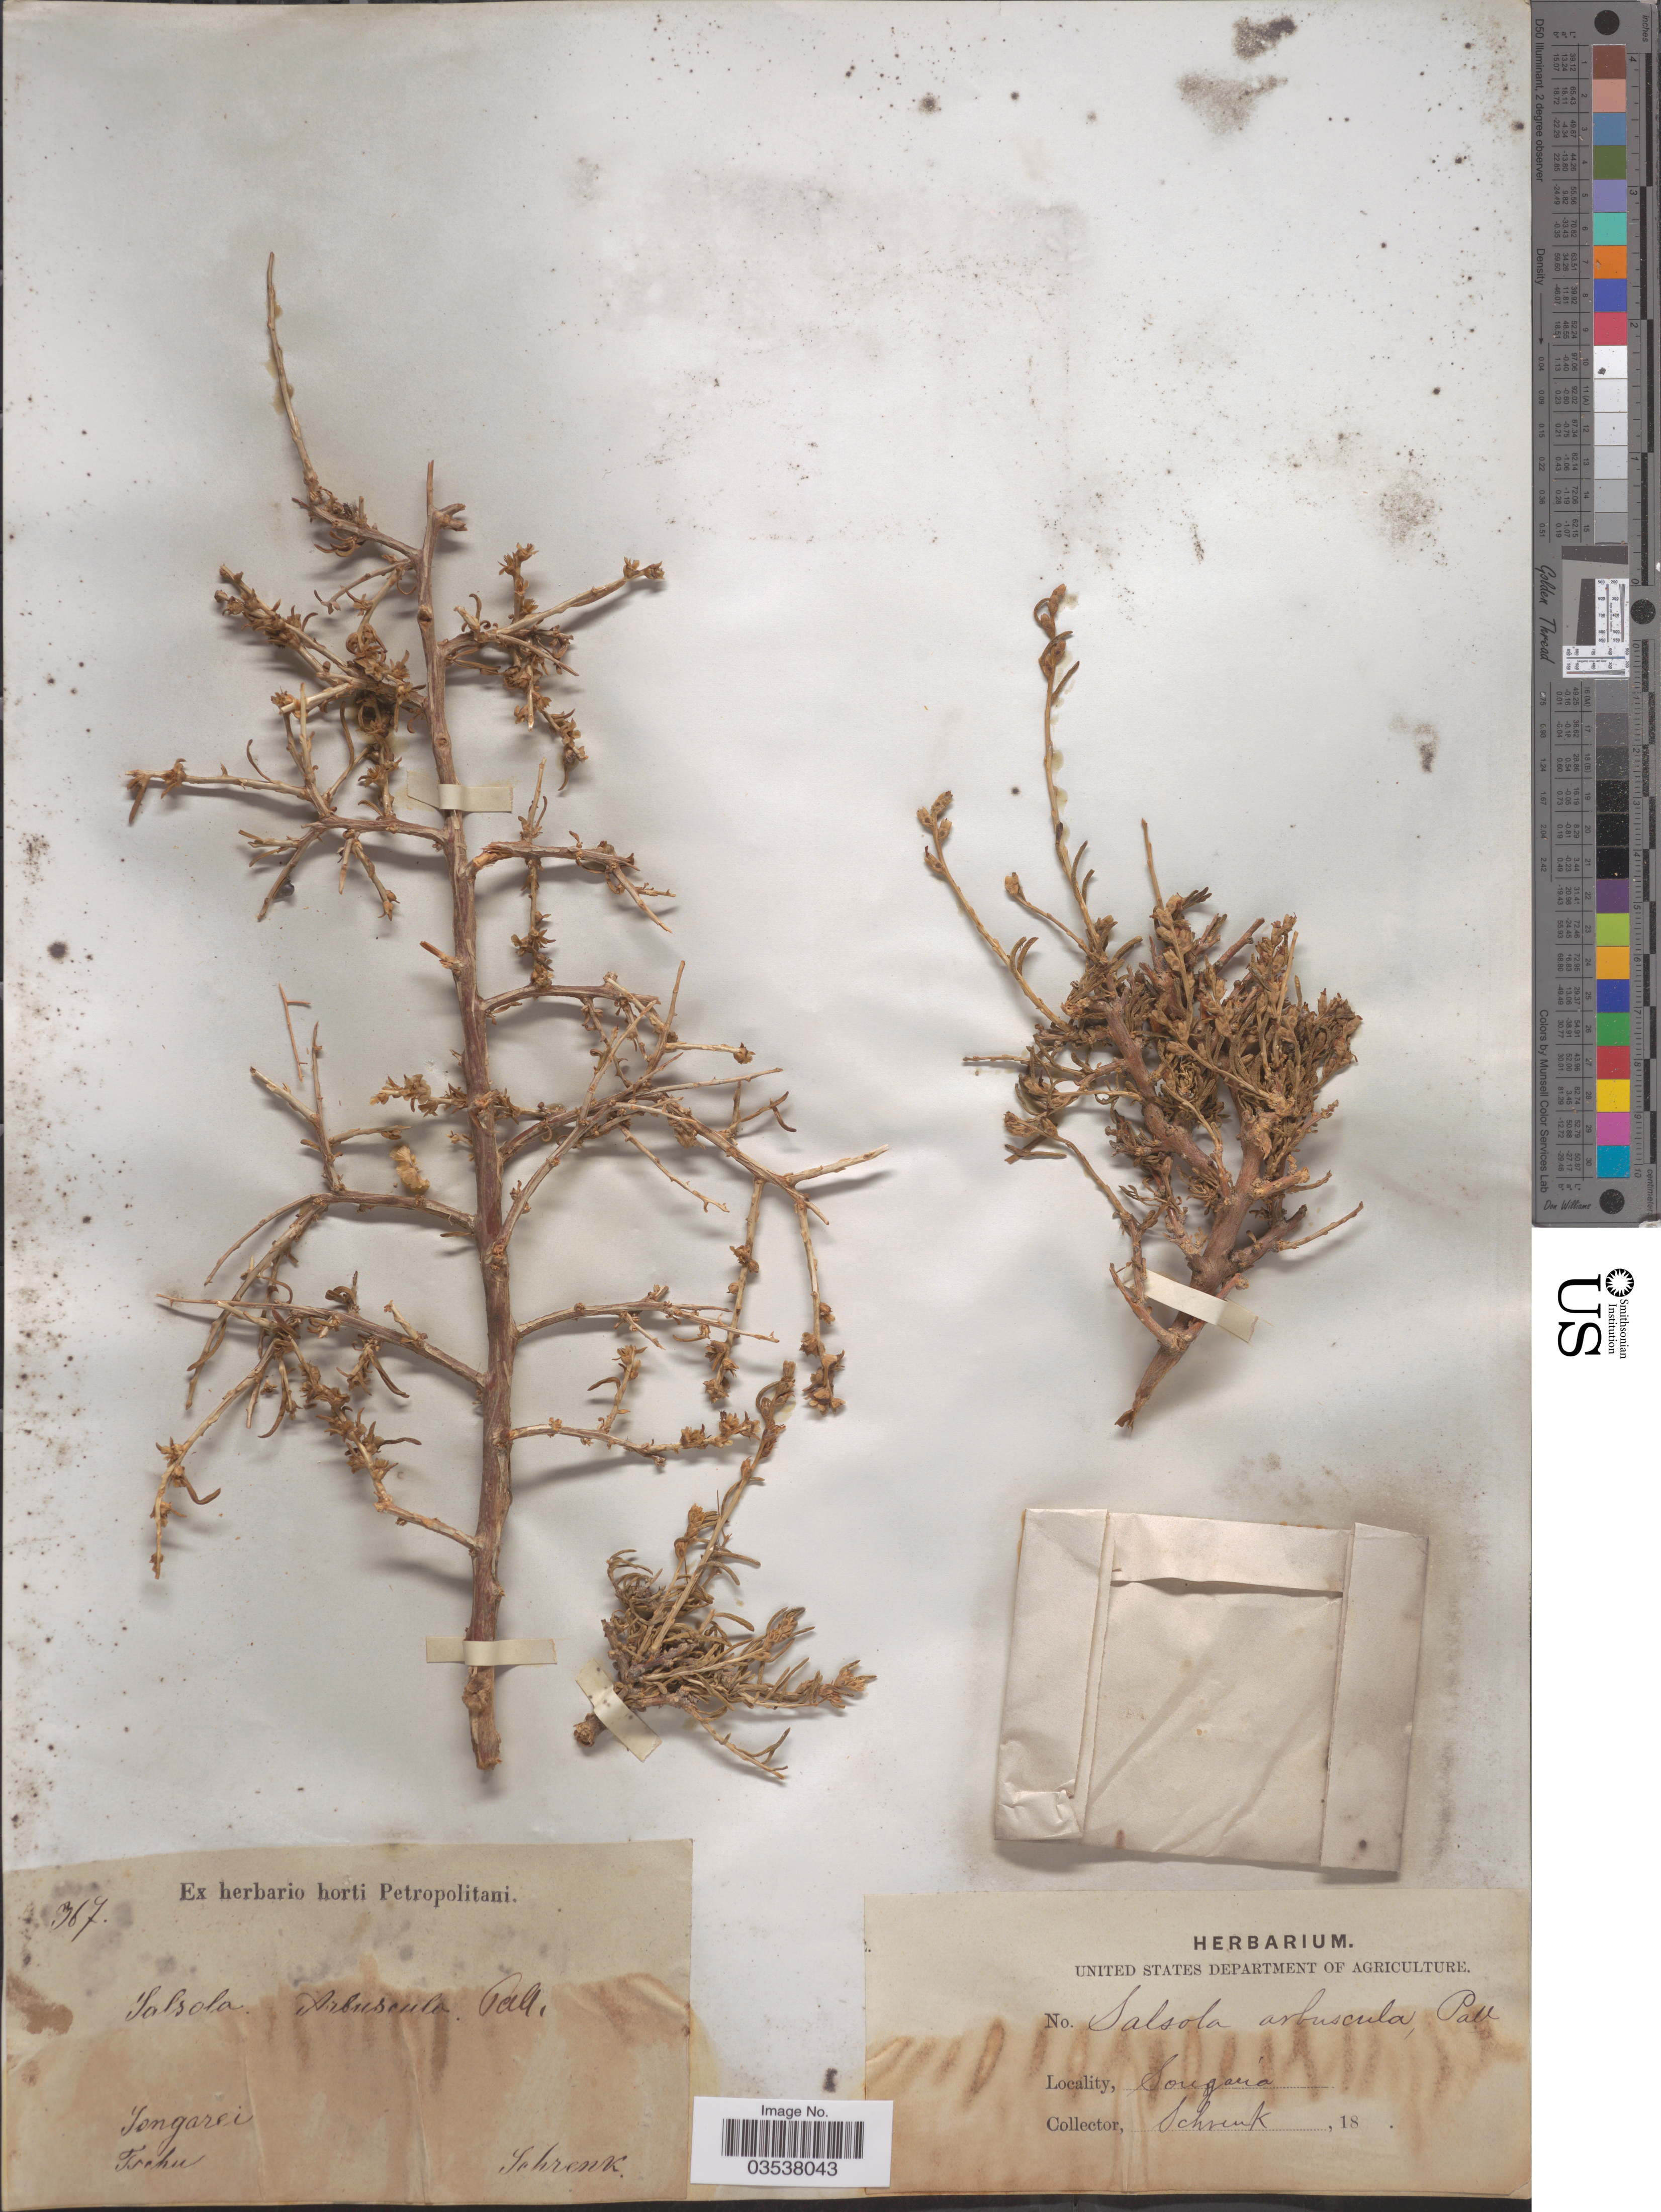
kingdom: Plantae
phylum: Tracheophyta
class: Magnoliopsida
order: Caryophyllales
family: Amaranthaceae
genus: Xylosalsola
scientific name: Xylosalsola arbuscula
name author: (Pall.) Tzvelev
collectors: A.G. Schrenk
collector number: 367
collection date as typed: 18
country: Kazakhstan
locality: Songaria. Tschu.